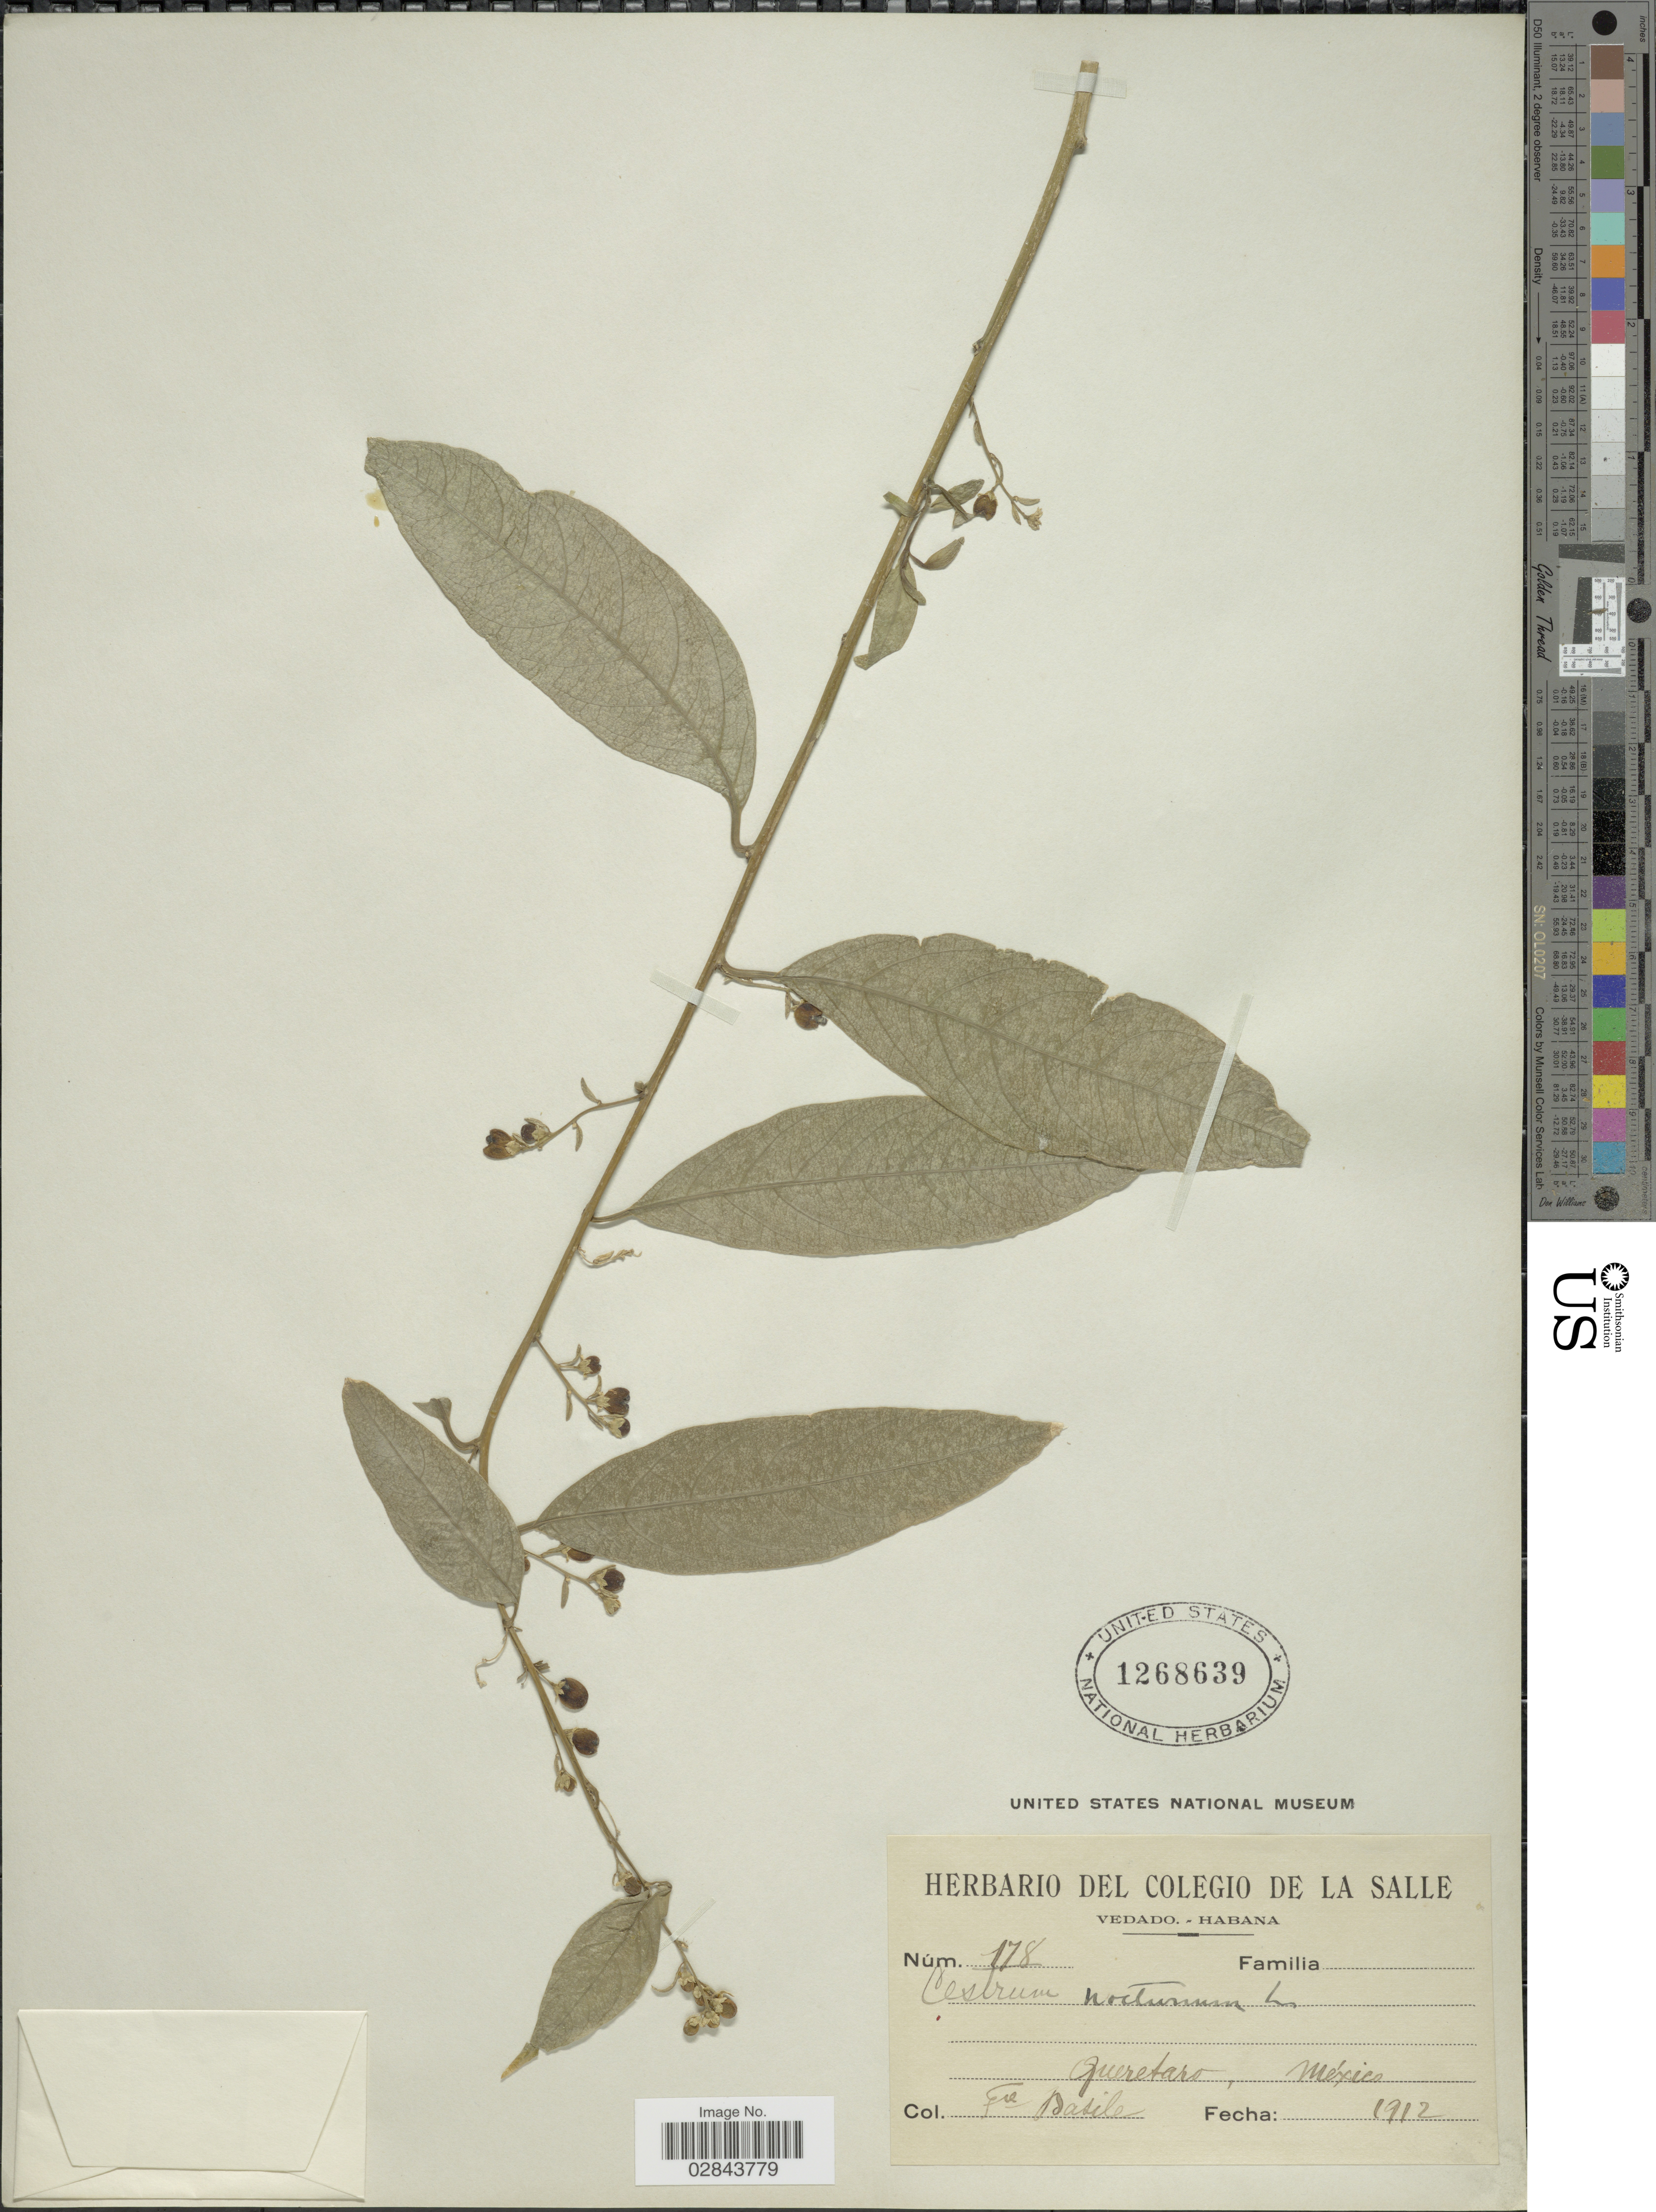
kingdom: Plantae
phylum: Tracheophyta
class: Magnoliopsida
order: Solanales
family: Solanaceae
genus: Cestrum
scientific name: Cestrum nocturnum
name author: L.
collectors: Bro. Basile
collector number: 178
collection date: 1912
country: Mexico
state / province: Querétaro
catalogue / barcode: US 1268639